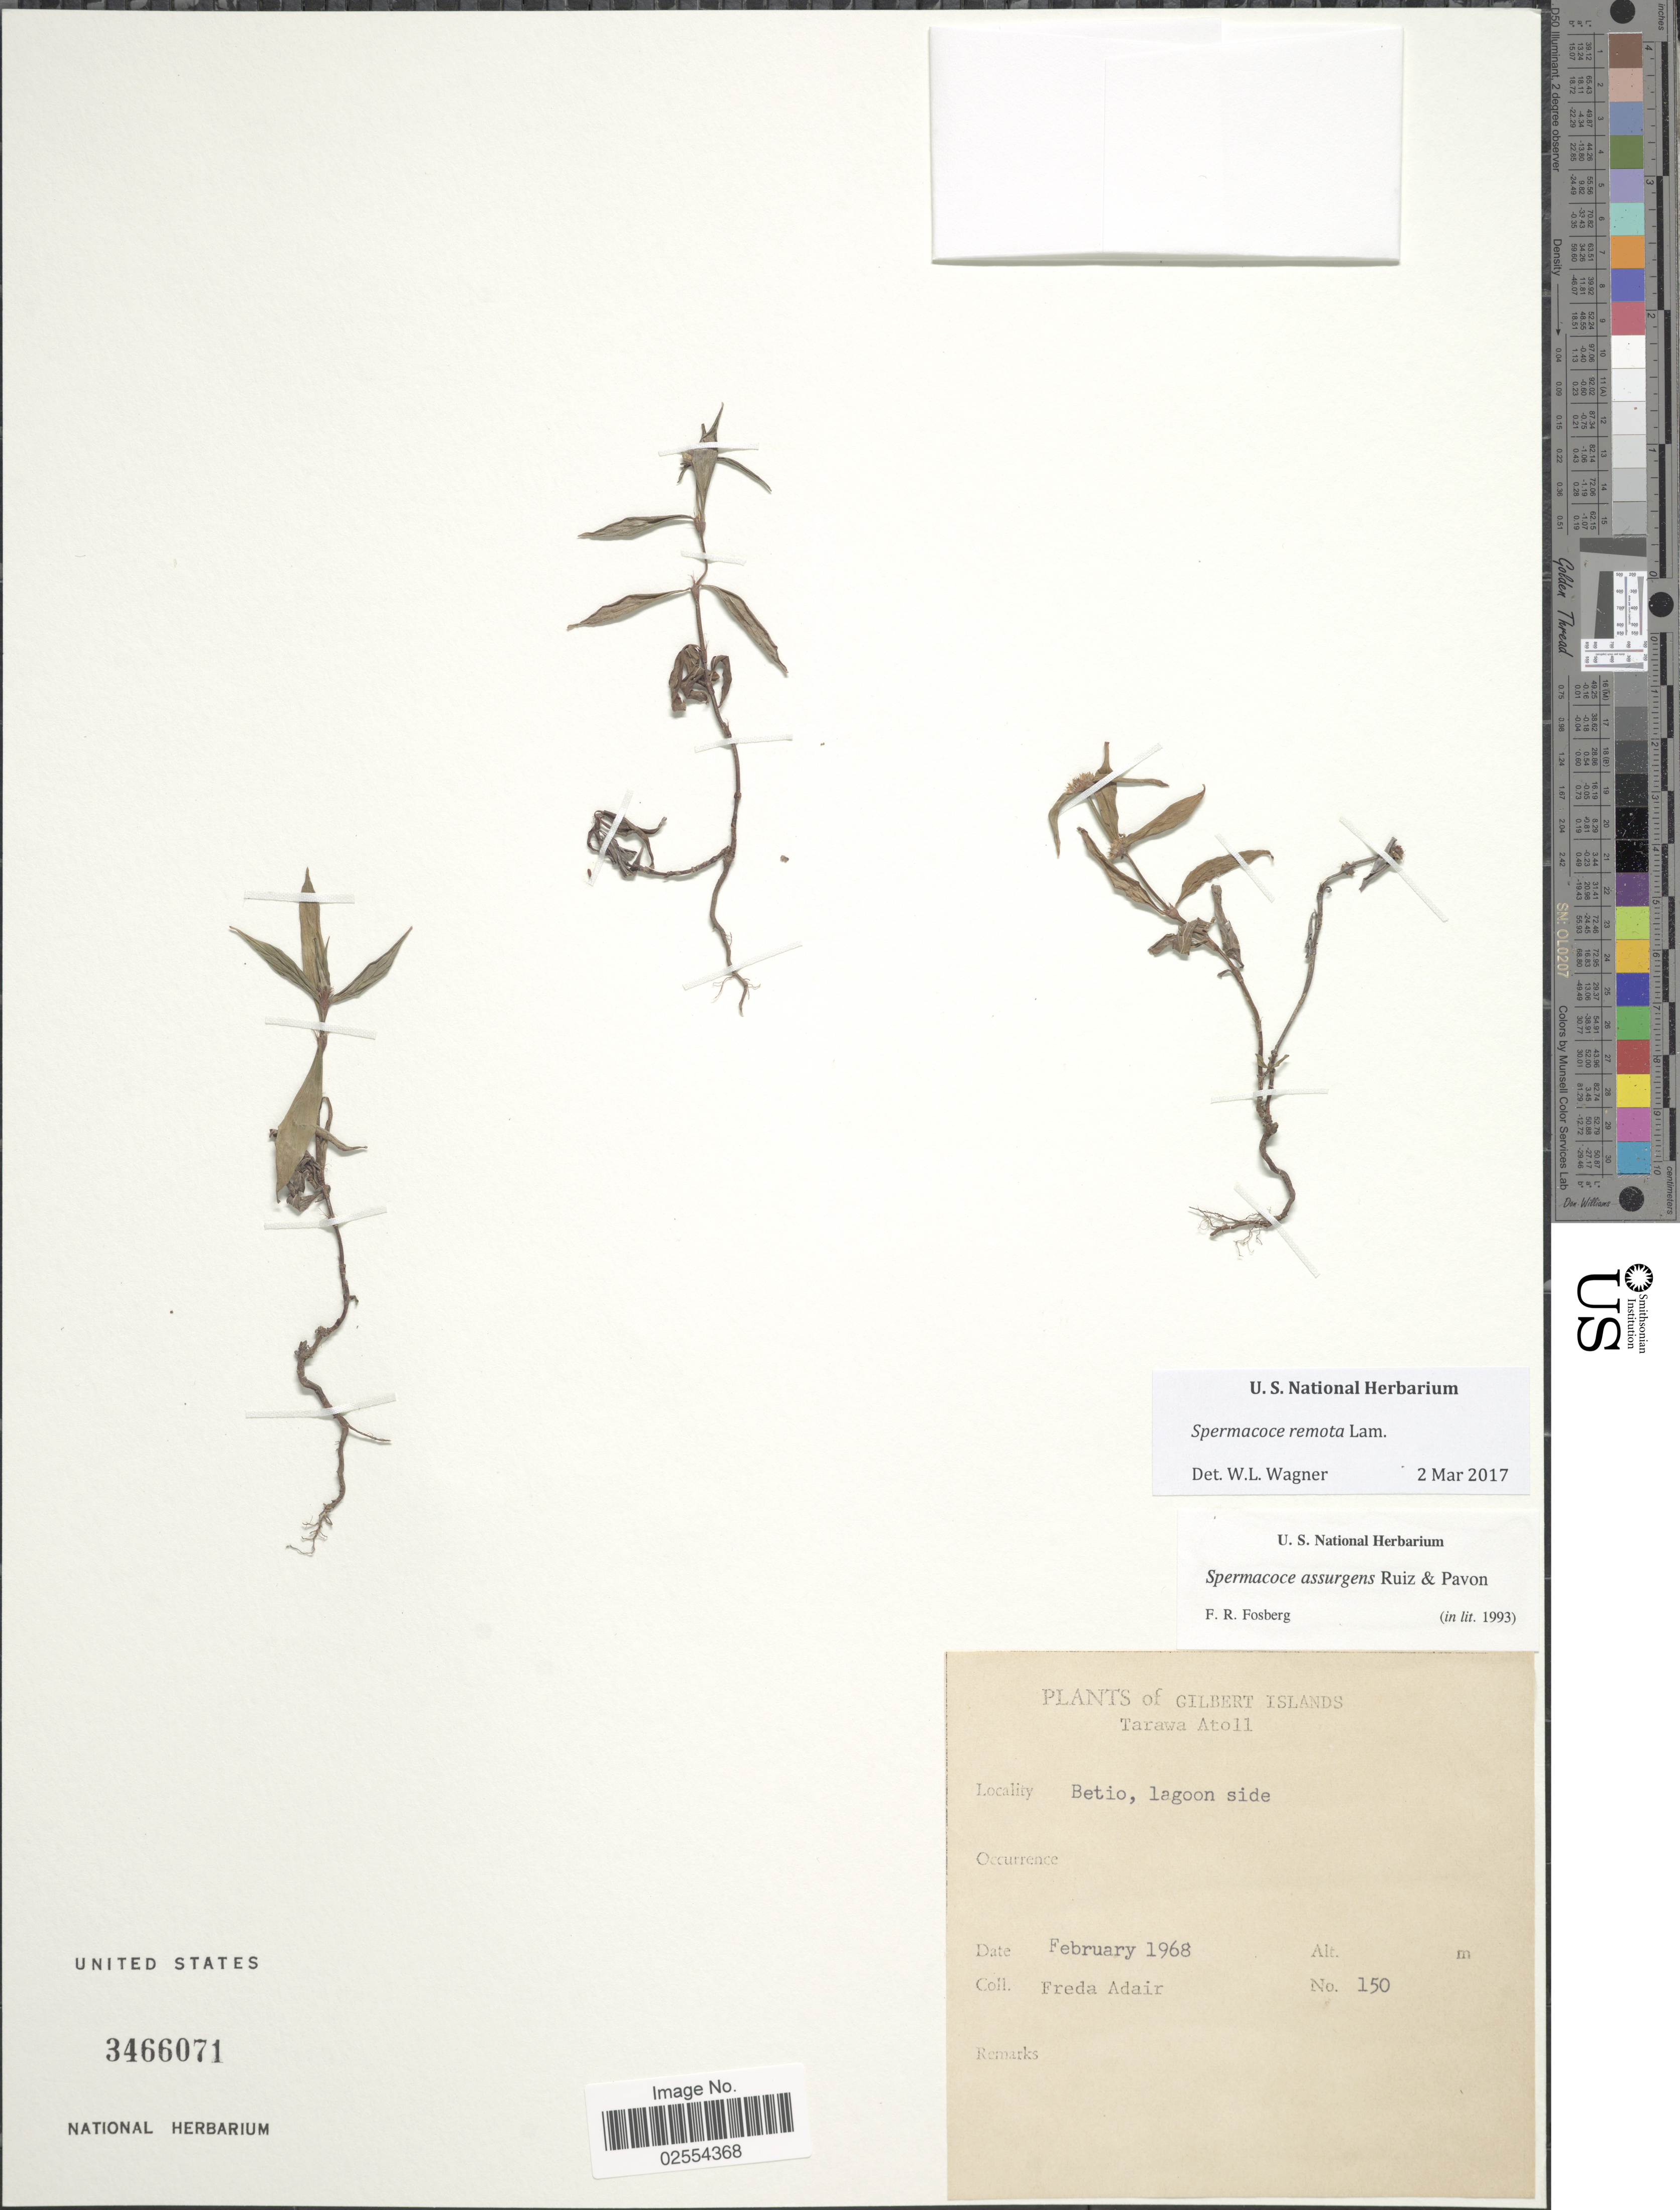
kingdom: Plantae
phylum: Tracheophyta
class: Magnoliopsida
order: Gentianales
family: Rubiaceae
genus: Spermacoce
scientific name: Spermacoce remota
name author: Lam.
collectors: F. Adair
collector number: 150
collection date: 1968-02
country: Kiribati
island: Tarawa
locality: Gilbert Island, Tarawa Atoll, Betio, lagoon side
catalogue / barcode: US 3466071